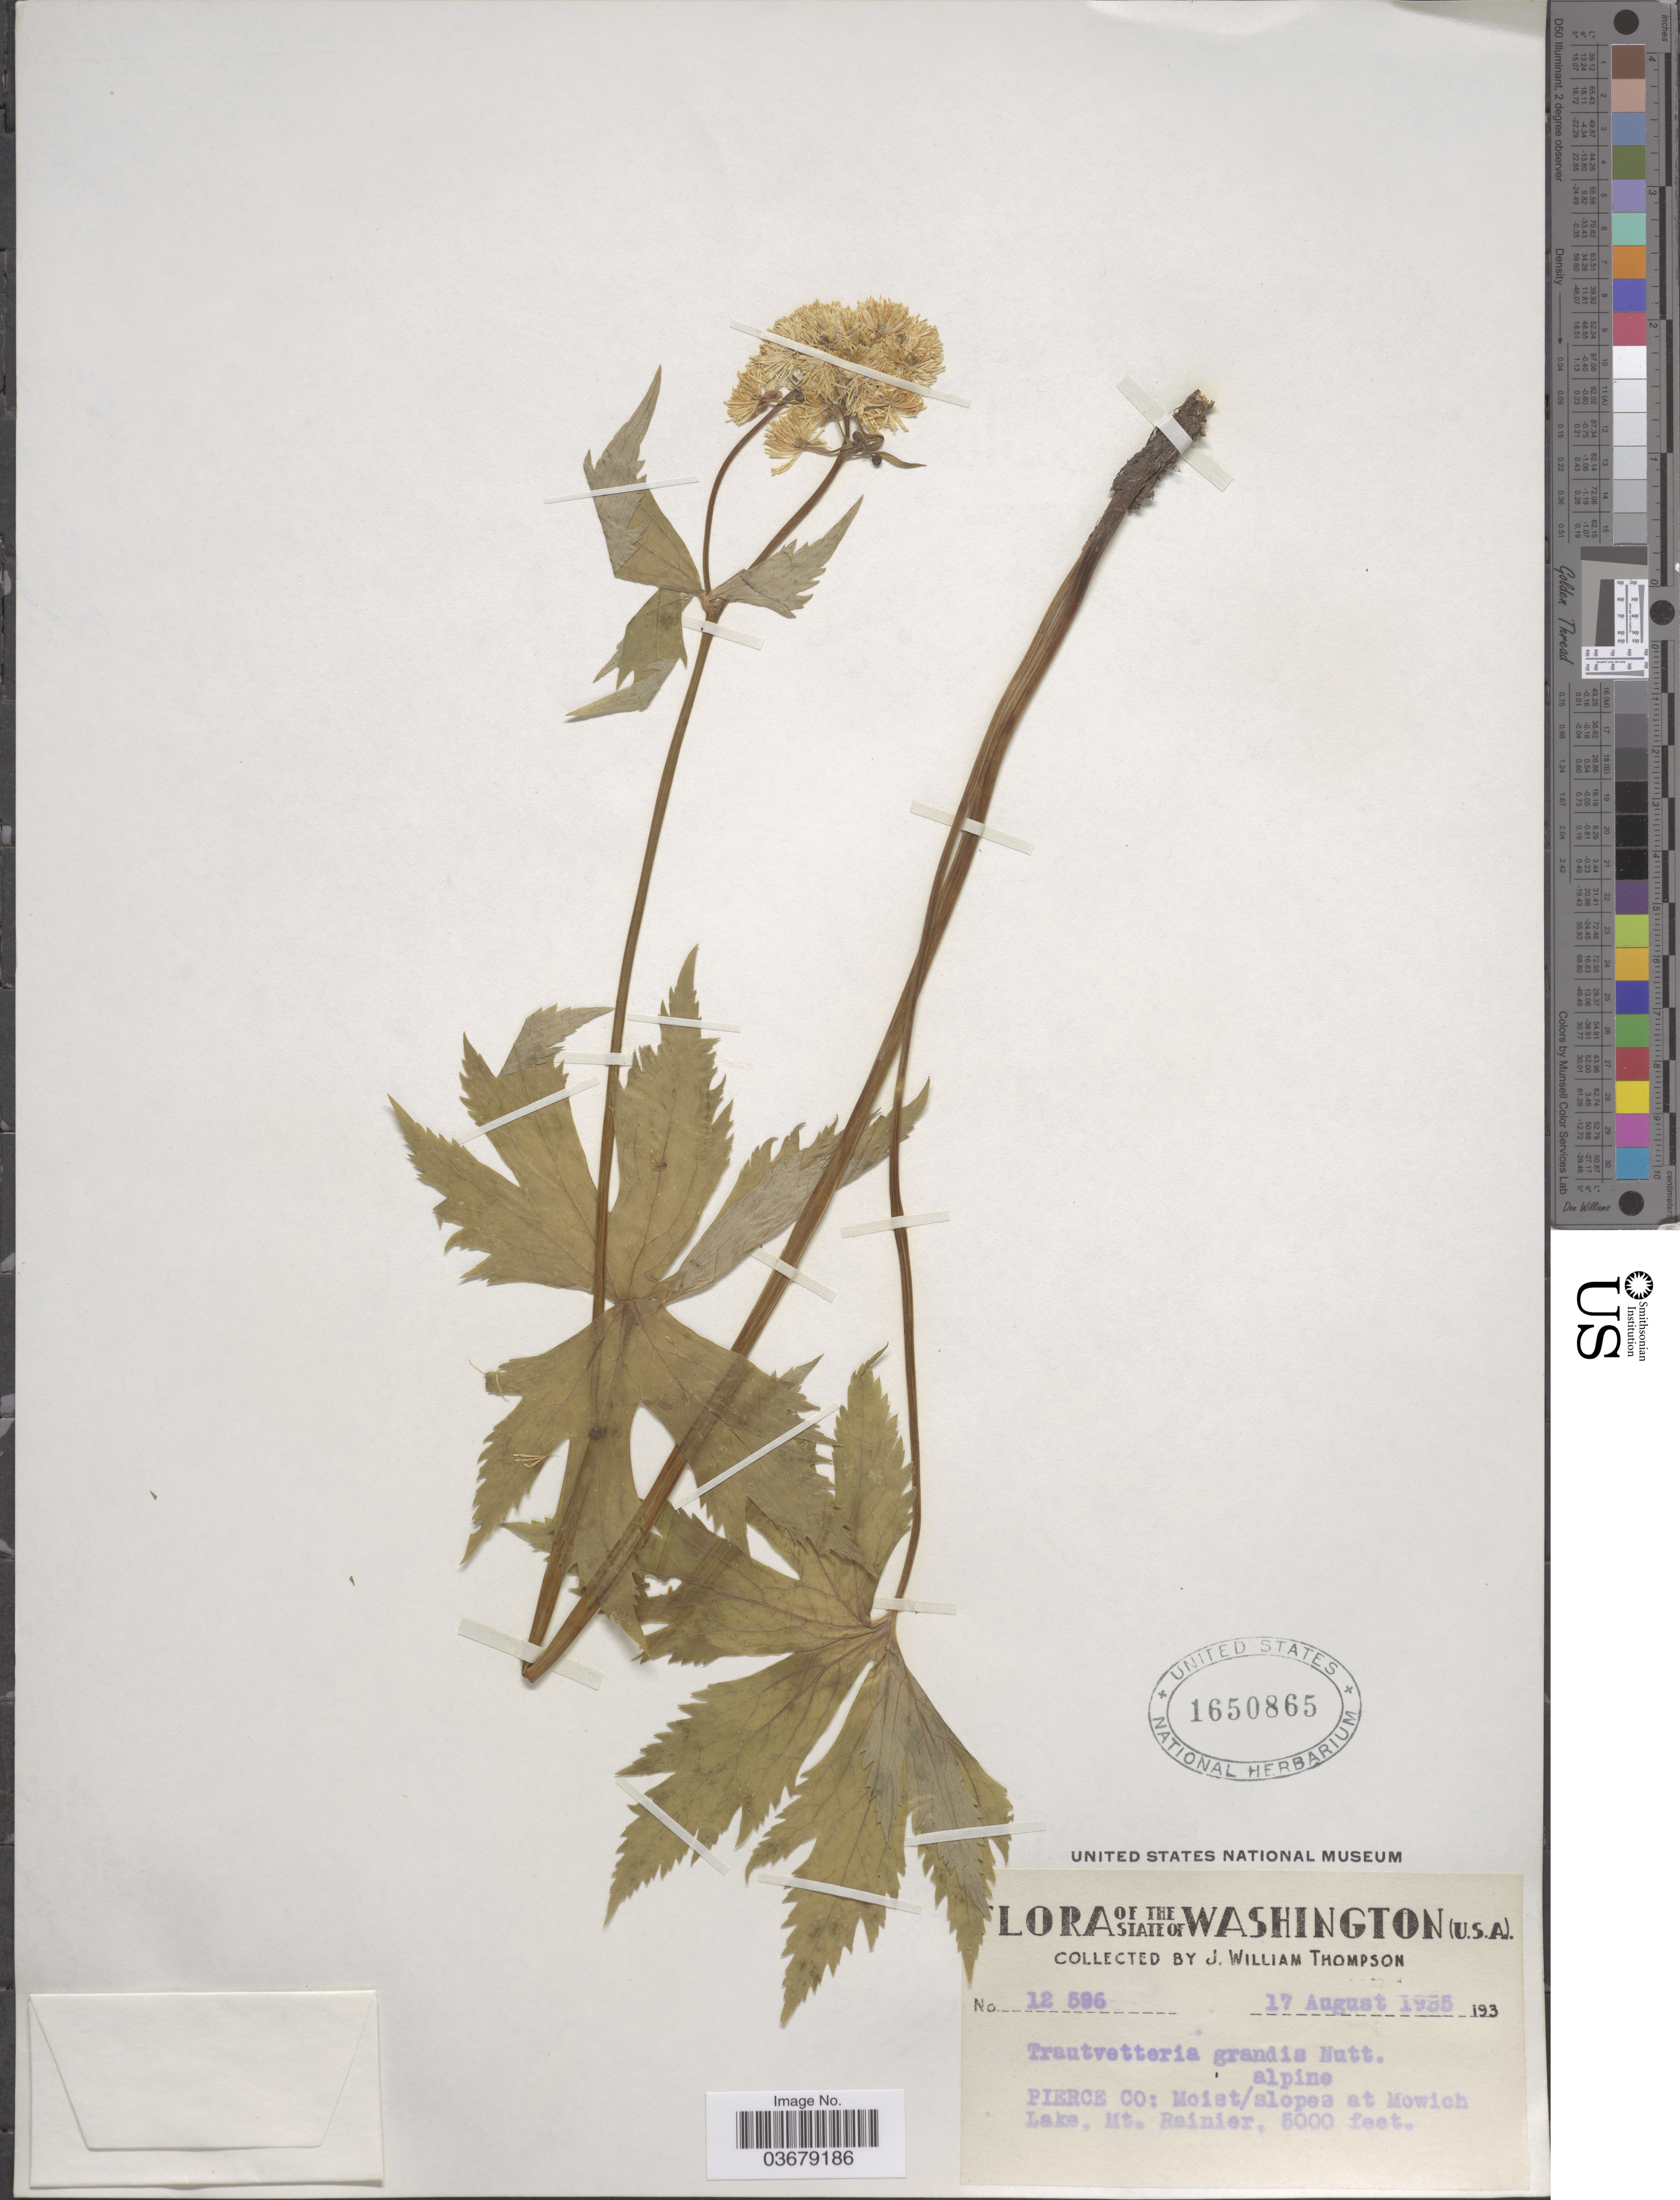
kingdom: Plantae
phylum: Tracheophyta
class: Magnoliopsida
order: Ranunculales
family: Ranunculaceae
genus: Trautvetteria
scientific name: Trautvetteria caroliniensis var. grandis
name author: (Water) Vail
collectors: J. W. Thompson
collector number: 12596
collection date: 1955-08-17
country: United States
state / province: Washington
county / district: Pierce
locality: Pierce Co: At Mowich Lake, Mt. Rainier.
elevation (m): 1524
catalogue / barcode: US 1650865